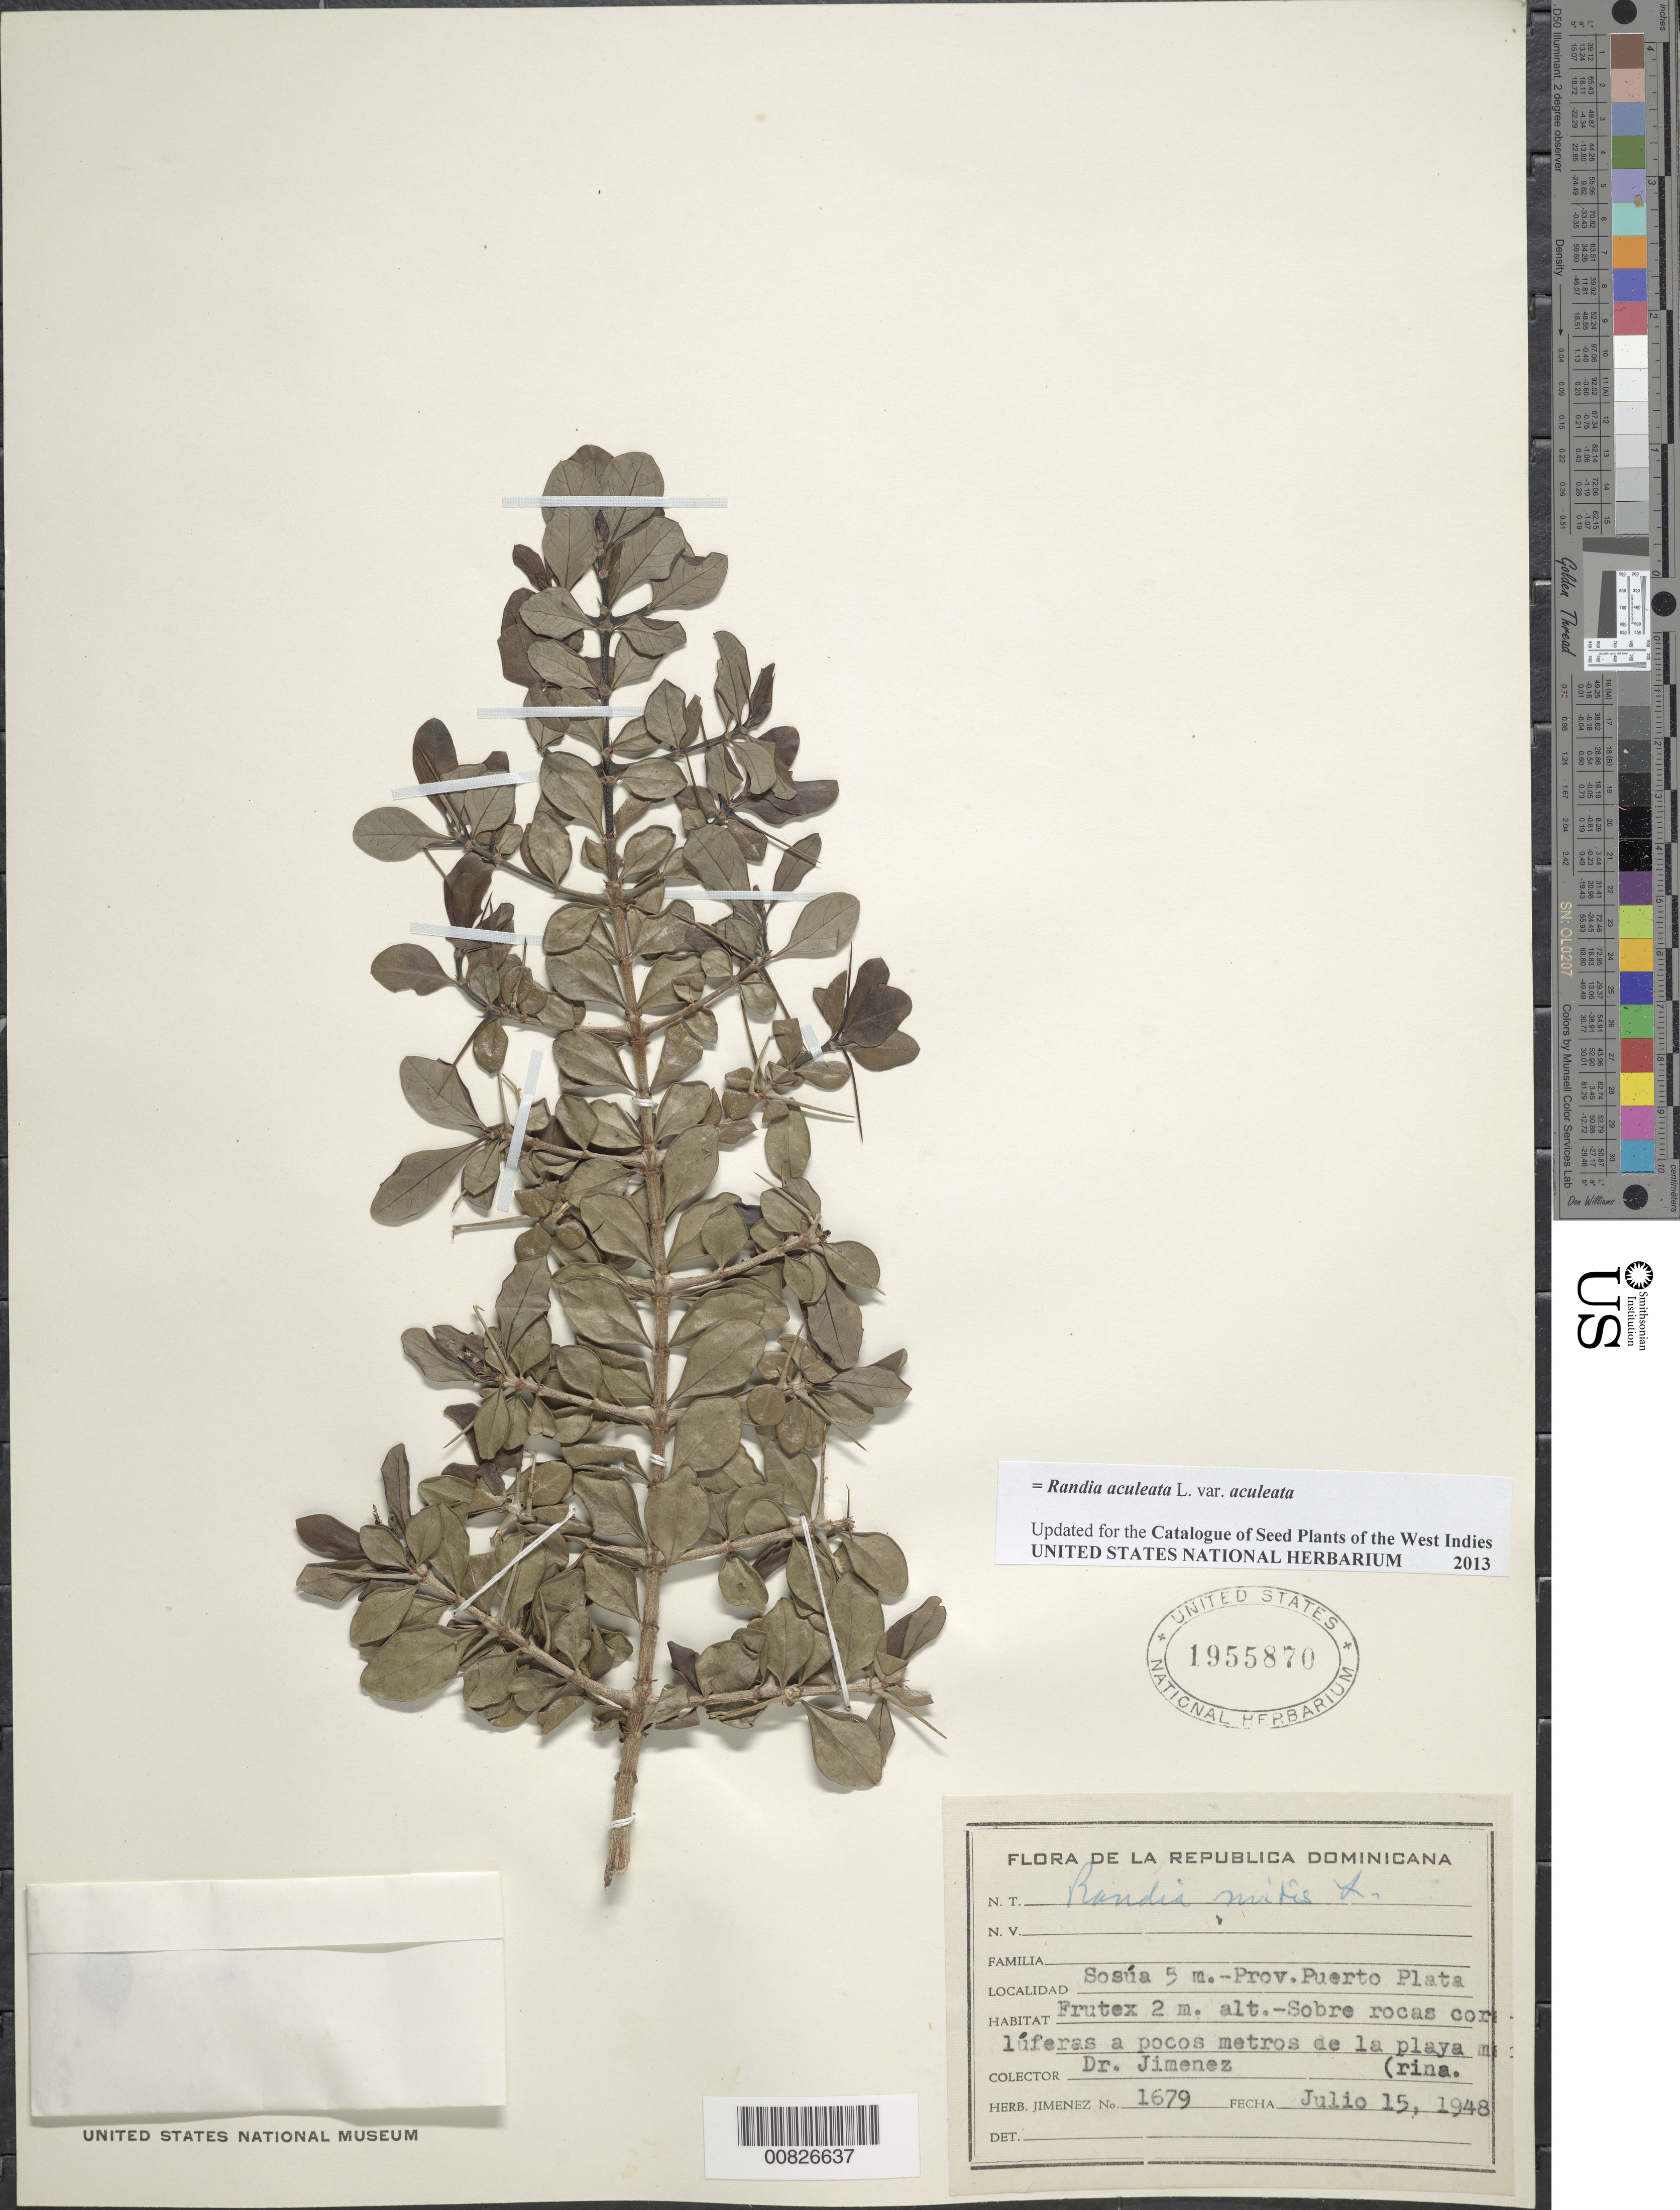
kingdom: Plantae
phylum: Tracheophyta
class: Magnoliopsida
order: Gentianales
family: Rubiaceae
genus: Randia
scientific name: Randia aculeata var. aculeata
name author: L.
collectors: J. J. Jiménez Almonte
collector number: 1679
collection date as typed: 15 Jul 1948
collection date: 1948-07-15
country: Dominican Republic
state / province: Puerto Plata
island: Hispaniola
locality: Sosúa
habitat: Sobre rocas coralúferas a pocos metros de la playa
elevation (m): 5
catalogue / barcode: US 1955870